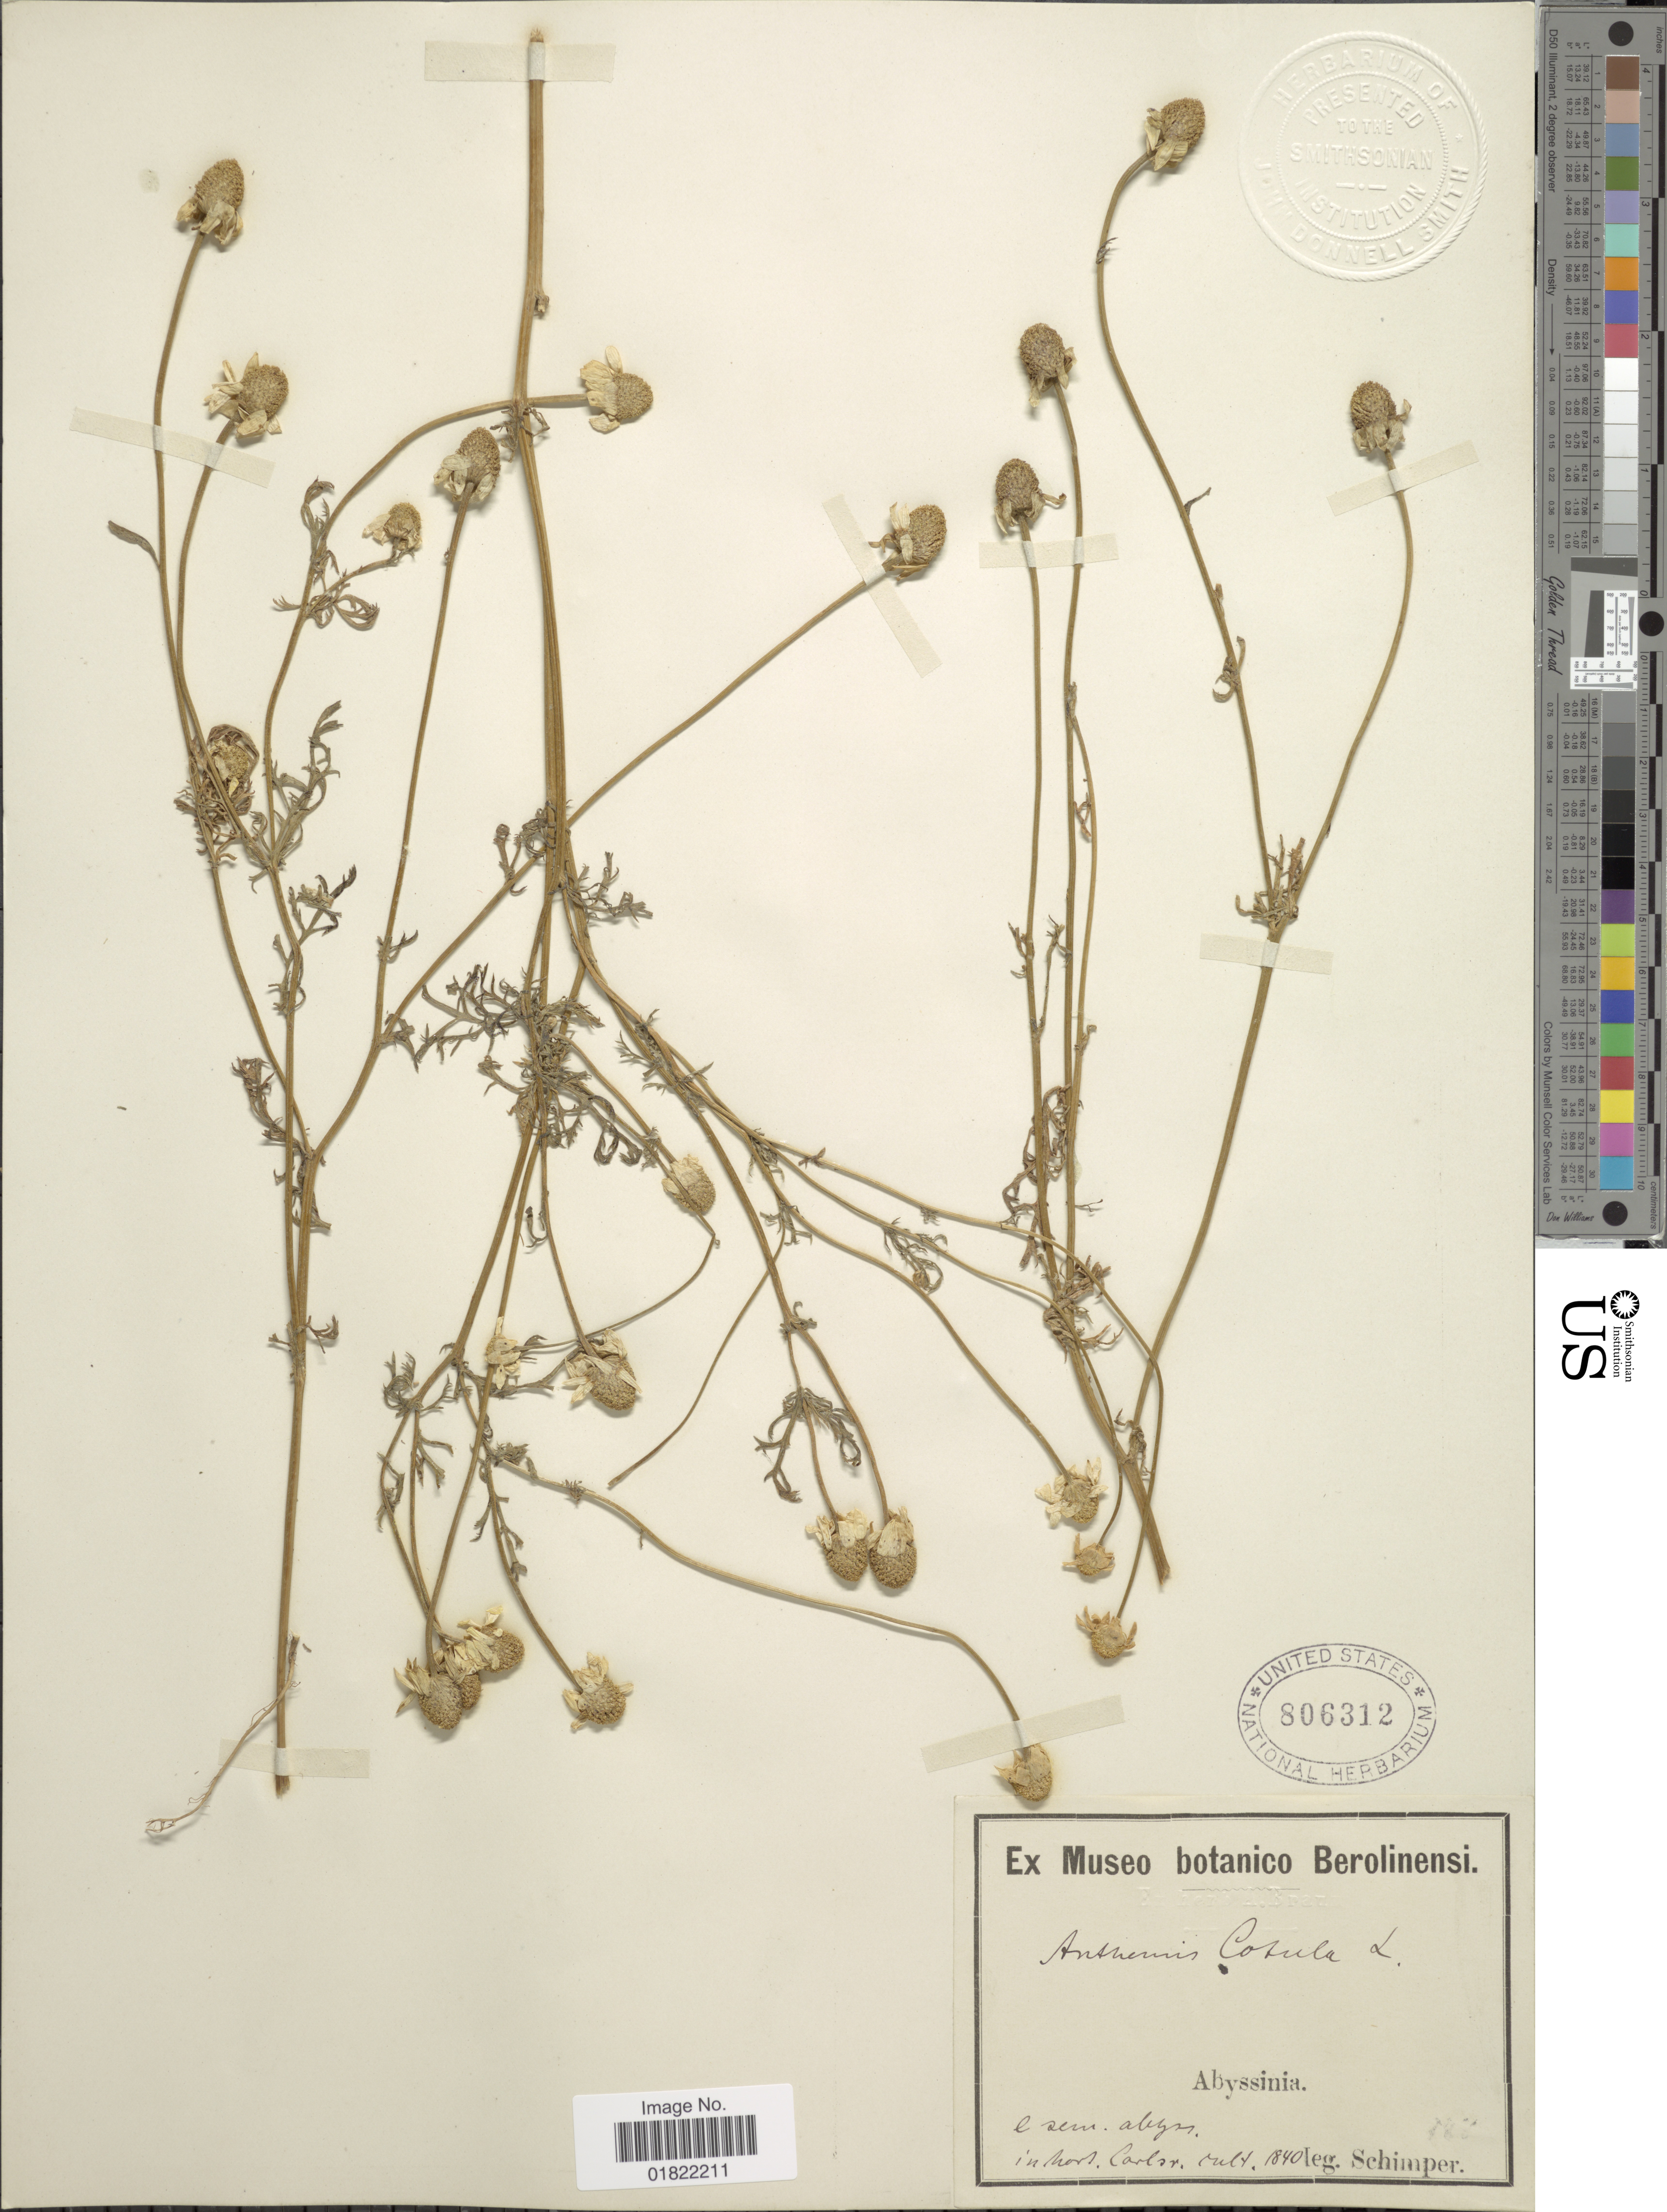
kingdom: Plantae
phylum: Tracheophyta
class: Magnoliopsida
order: Asterales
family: Asteraceae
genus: Anthemis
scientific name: Anthemis cotula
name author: L.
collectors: -. Schimper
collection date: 1840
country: Eritrea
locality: Abyssinia, e sem abyss. [interpreted]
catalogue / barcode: US 806312